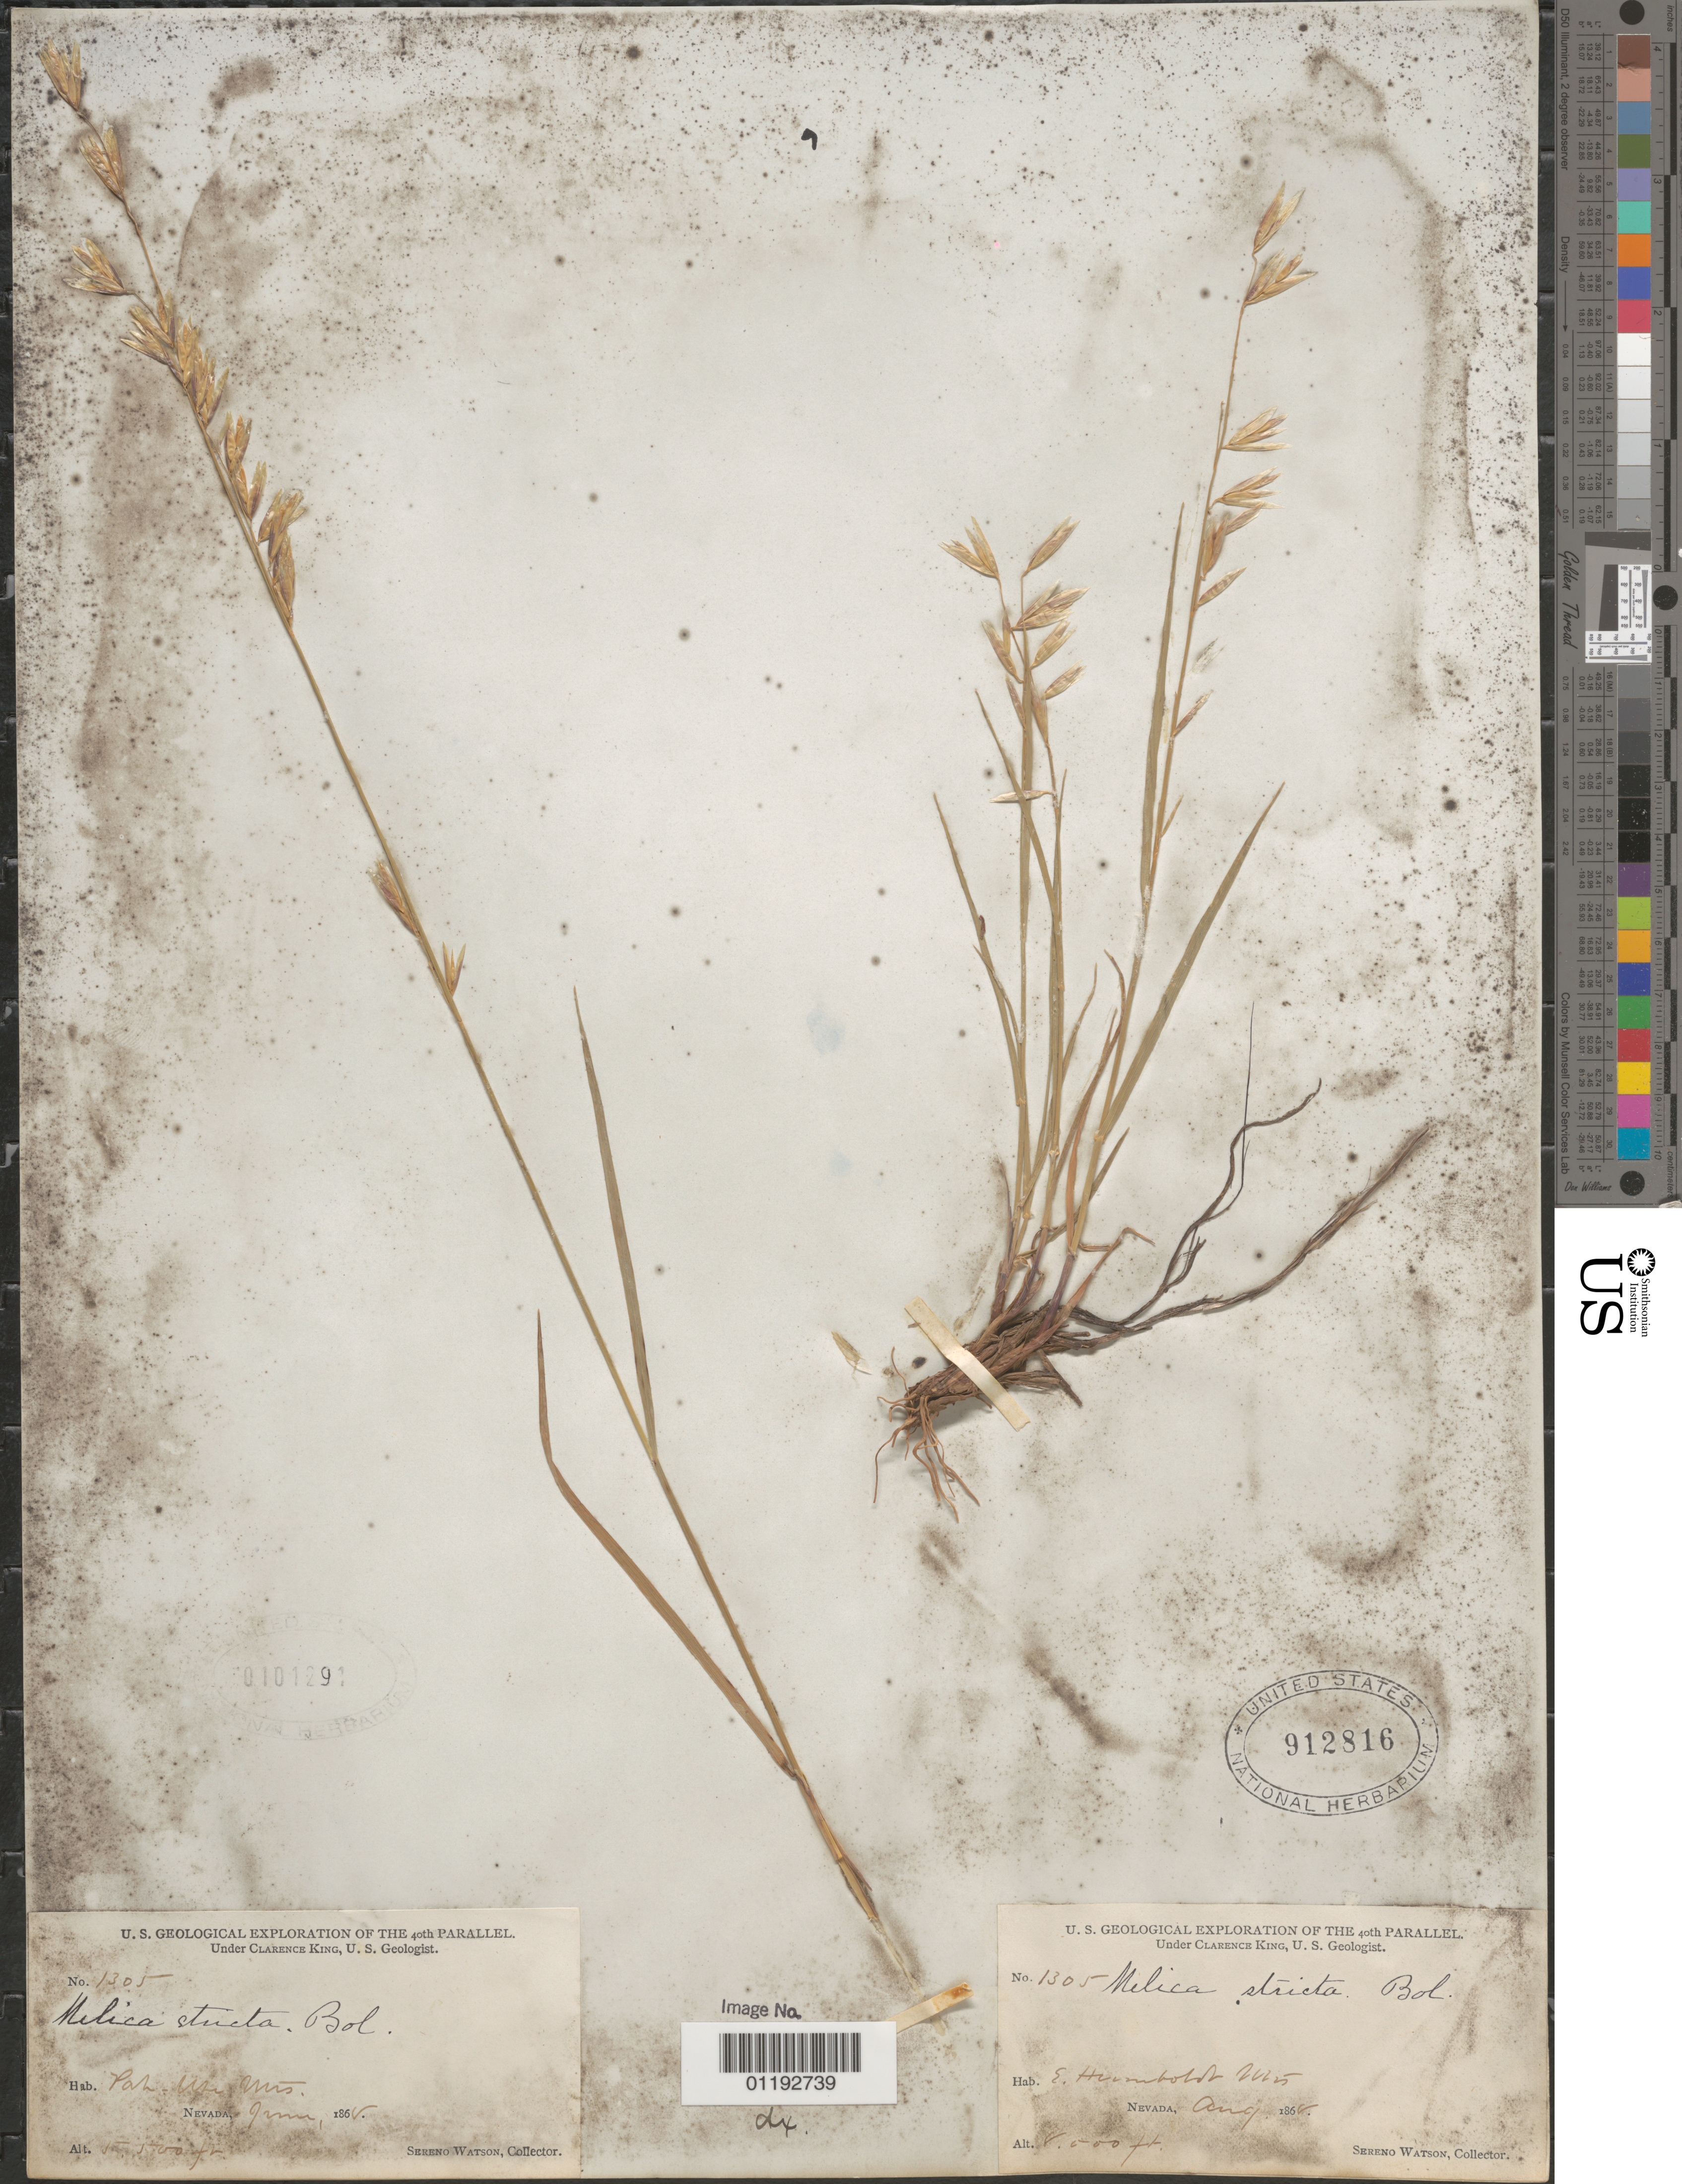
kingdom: Plantae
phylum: Tracheophyta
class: Liliopsida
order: Poales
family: Poaceae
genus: Melica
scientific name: Melica stricta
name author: Bol.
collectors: S. Watson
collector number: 1305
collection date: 1868-08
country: United States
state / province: Nevada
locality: E. Humboldt Mts.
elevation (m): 2438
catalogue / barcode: US 912816